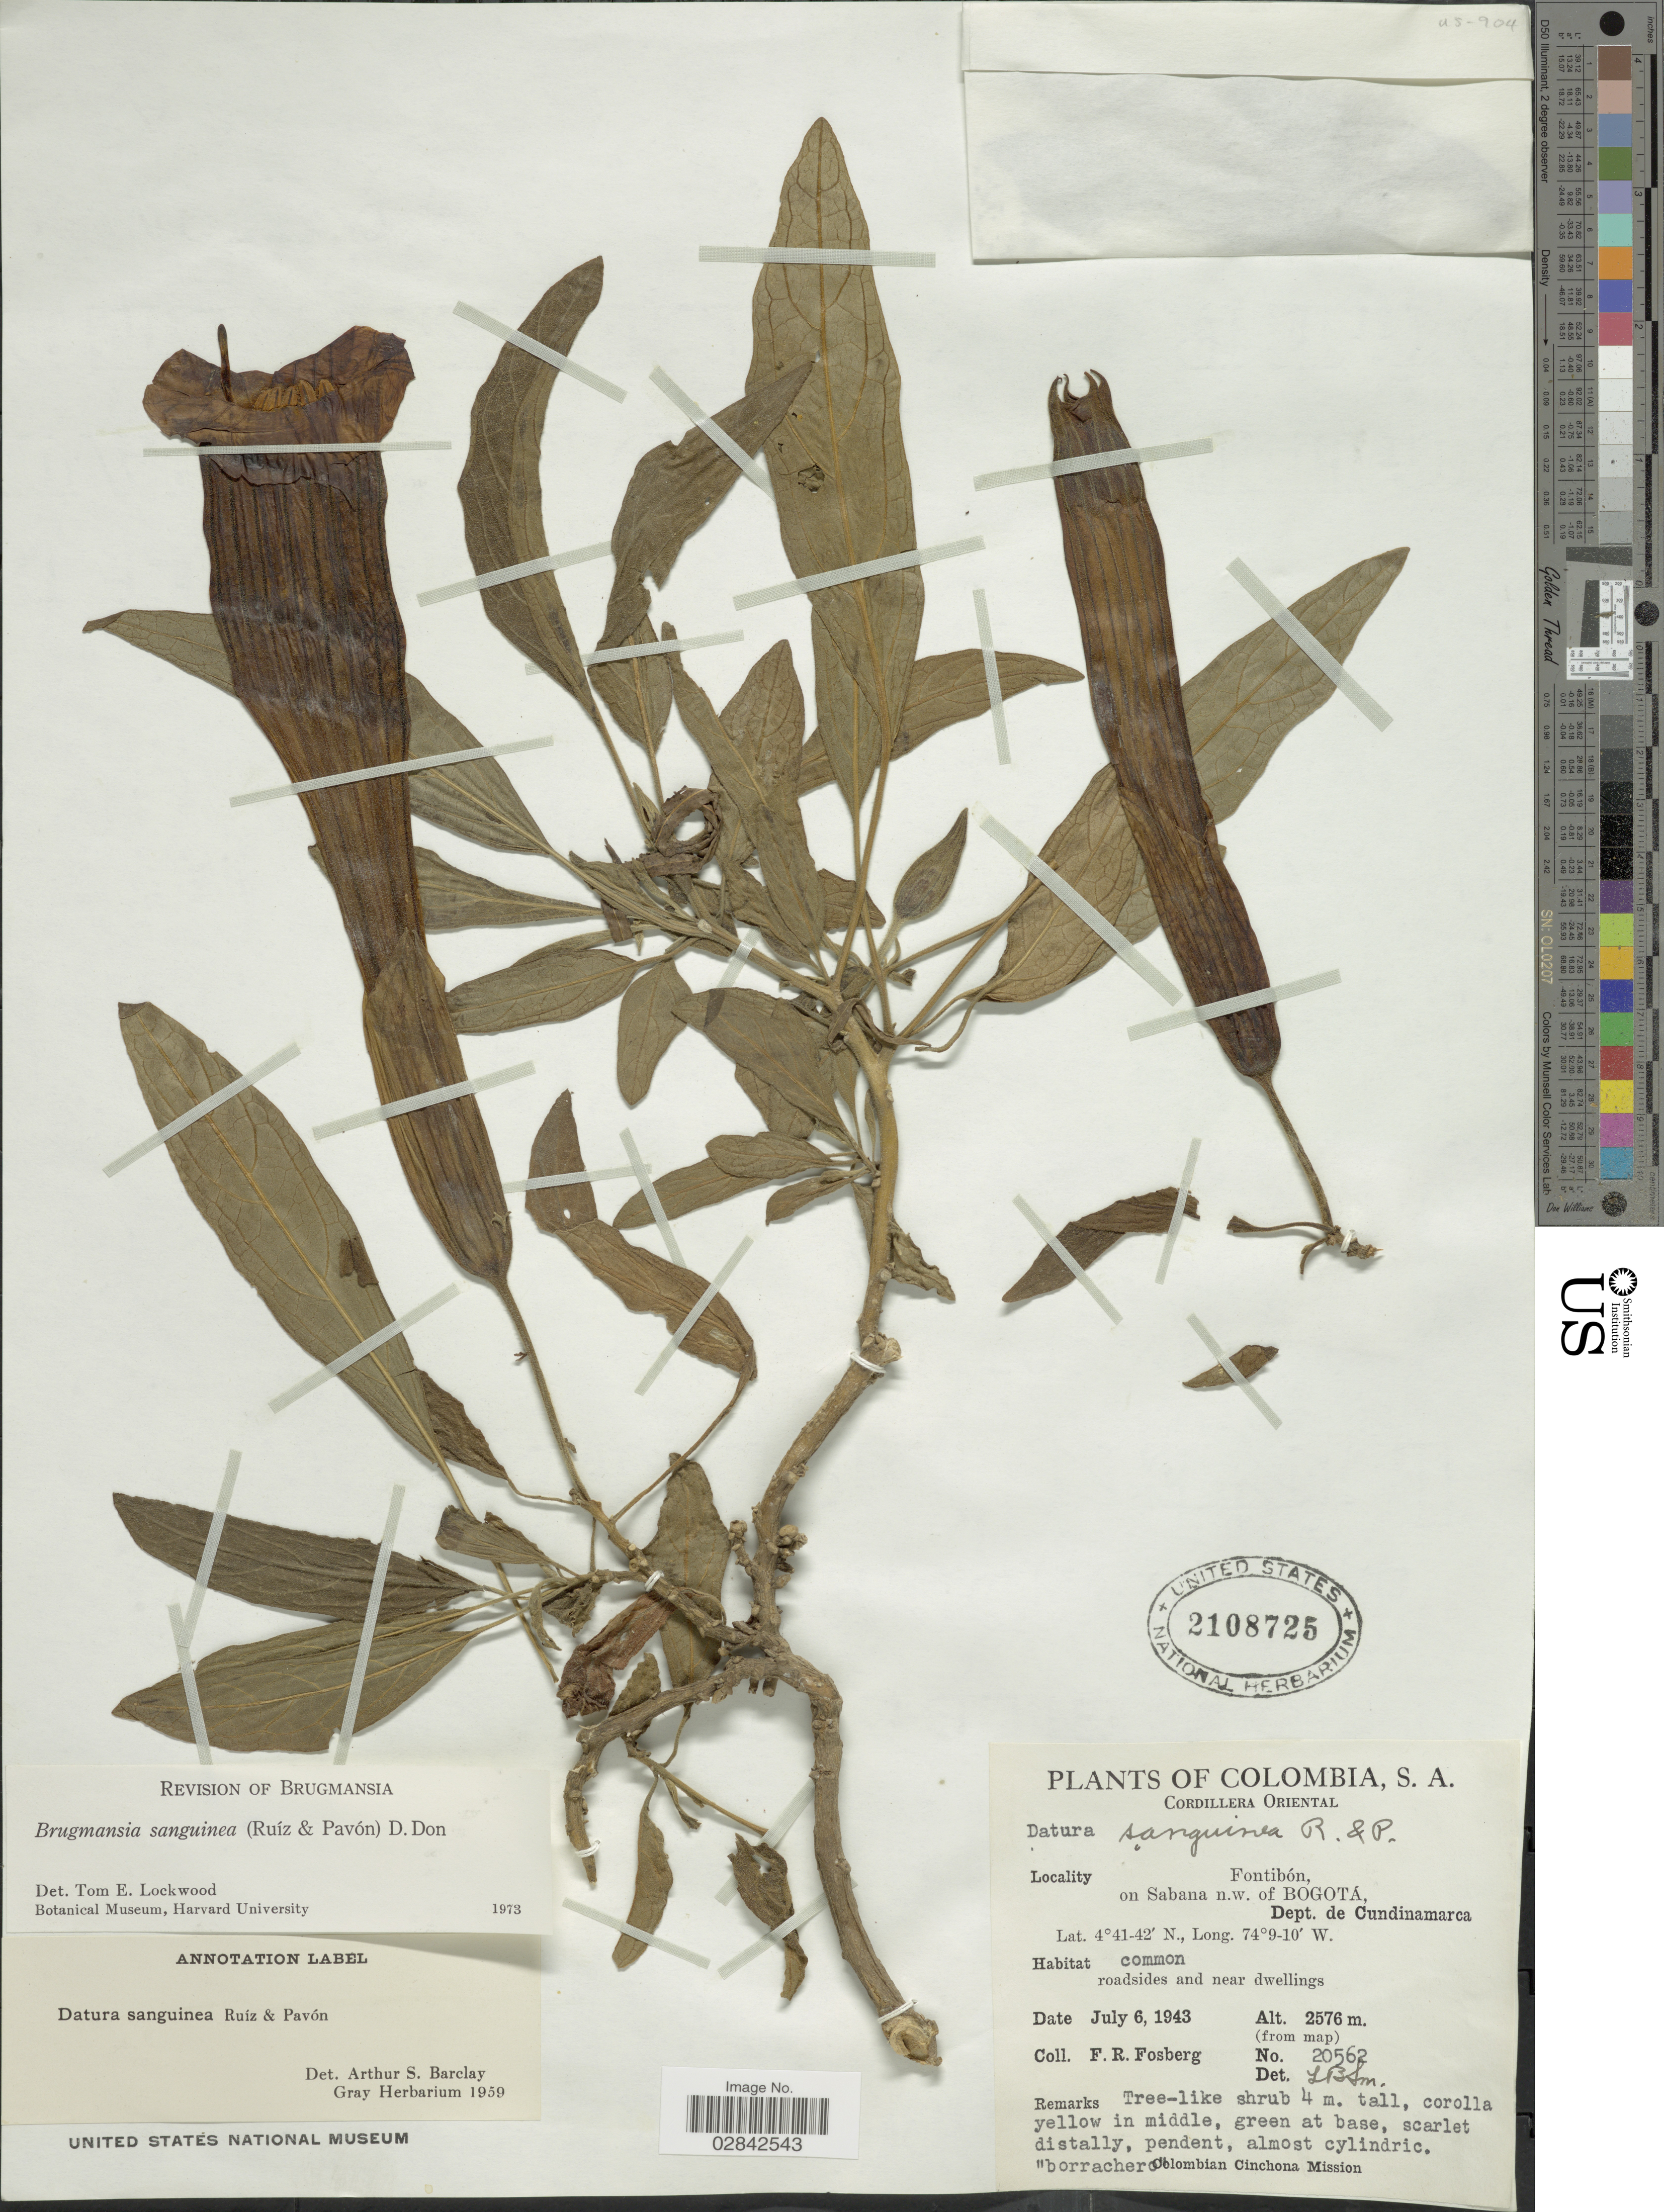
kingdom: Plantae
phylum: Tracheophyta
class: Magnoliopsida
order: Solanales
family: Solanaceae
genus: Brugmansia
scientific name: Brugmansia sanguinea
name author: (Ruiz & Pav.) D. Don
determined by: Lockwood, T. E.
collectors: F. R. Fosberg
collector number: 20562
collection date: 1943-07-06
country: Colombia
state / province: Cundinamarca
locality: Cordillera Oriental, Fontibón, on Sabana n.w. of Bogotá, Dept. de Cundinamarca.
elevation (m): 2576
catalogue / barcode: US 2108725